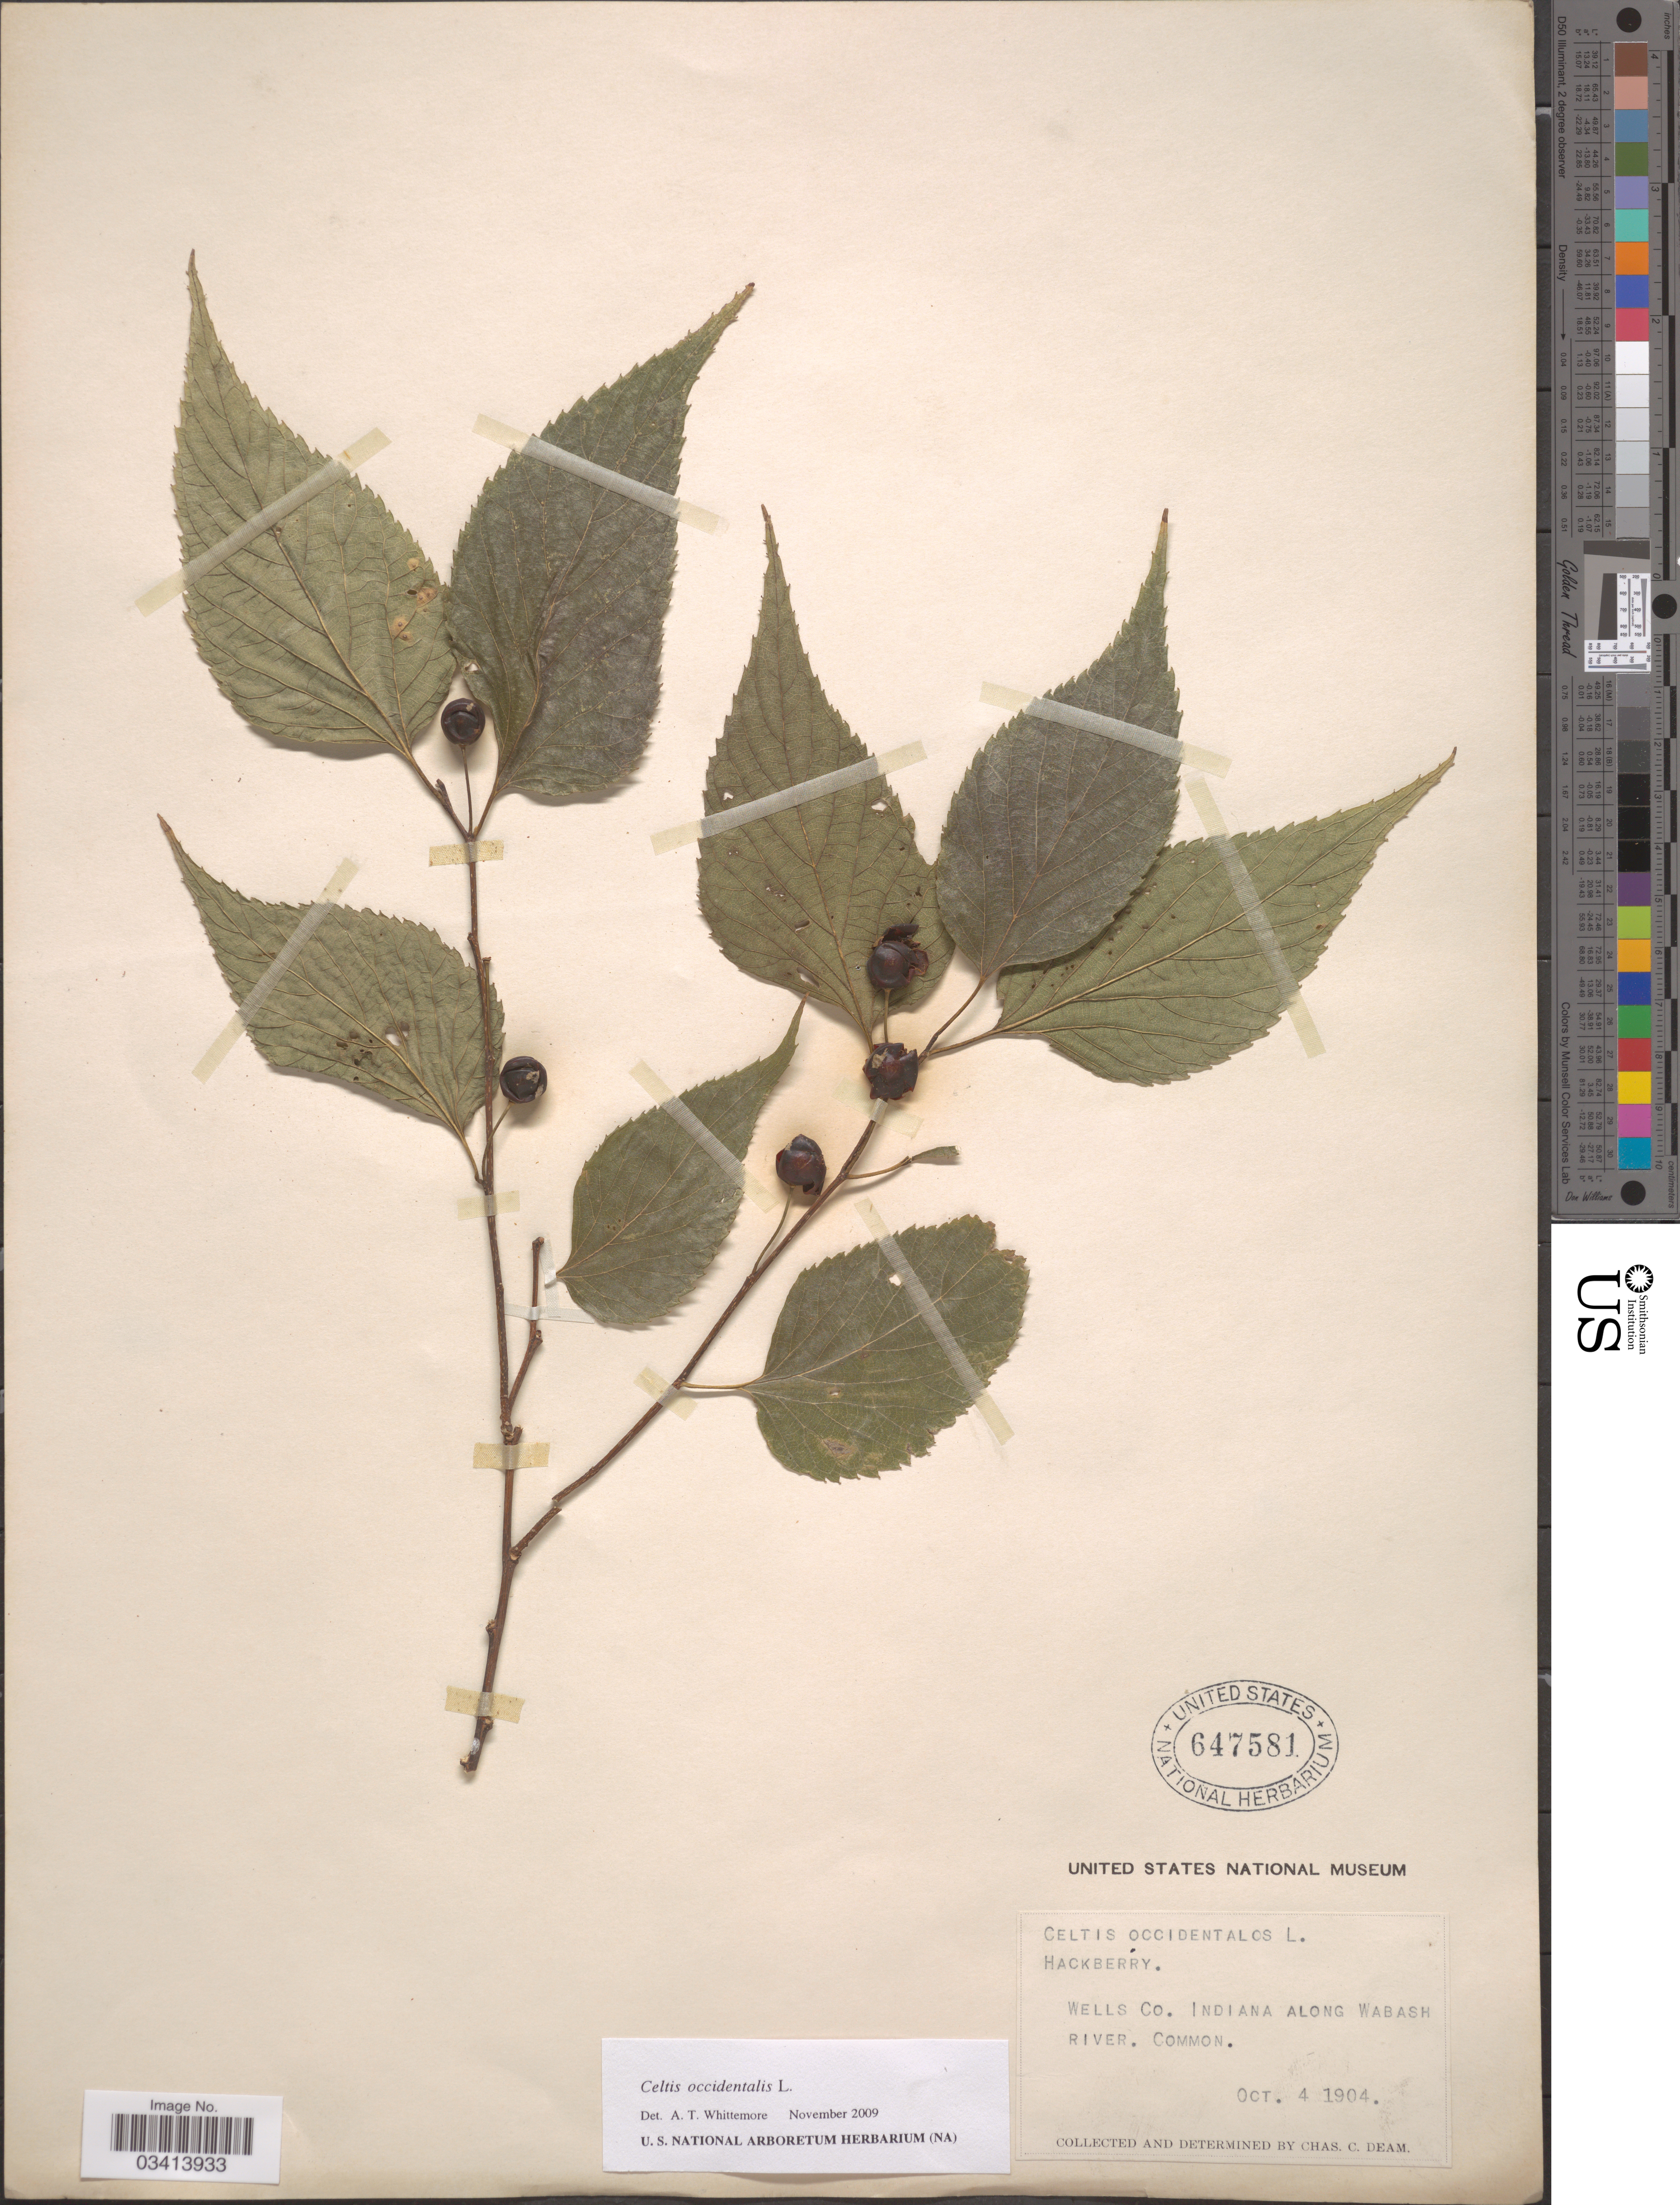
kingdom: Plantae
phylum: Tracheophyta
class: Magnoliopsida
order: Rosales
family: Cannabaceae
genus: Celtis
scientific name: Celtis occidentalis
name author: L.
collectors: C. C. Deam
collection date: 1904-10-04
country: United States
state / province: Indiana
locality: Wells Co. Indiana along Wabash River.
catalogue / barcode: US 647581